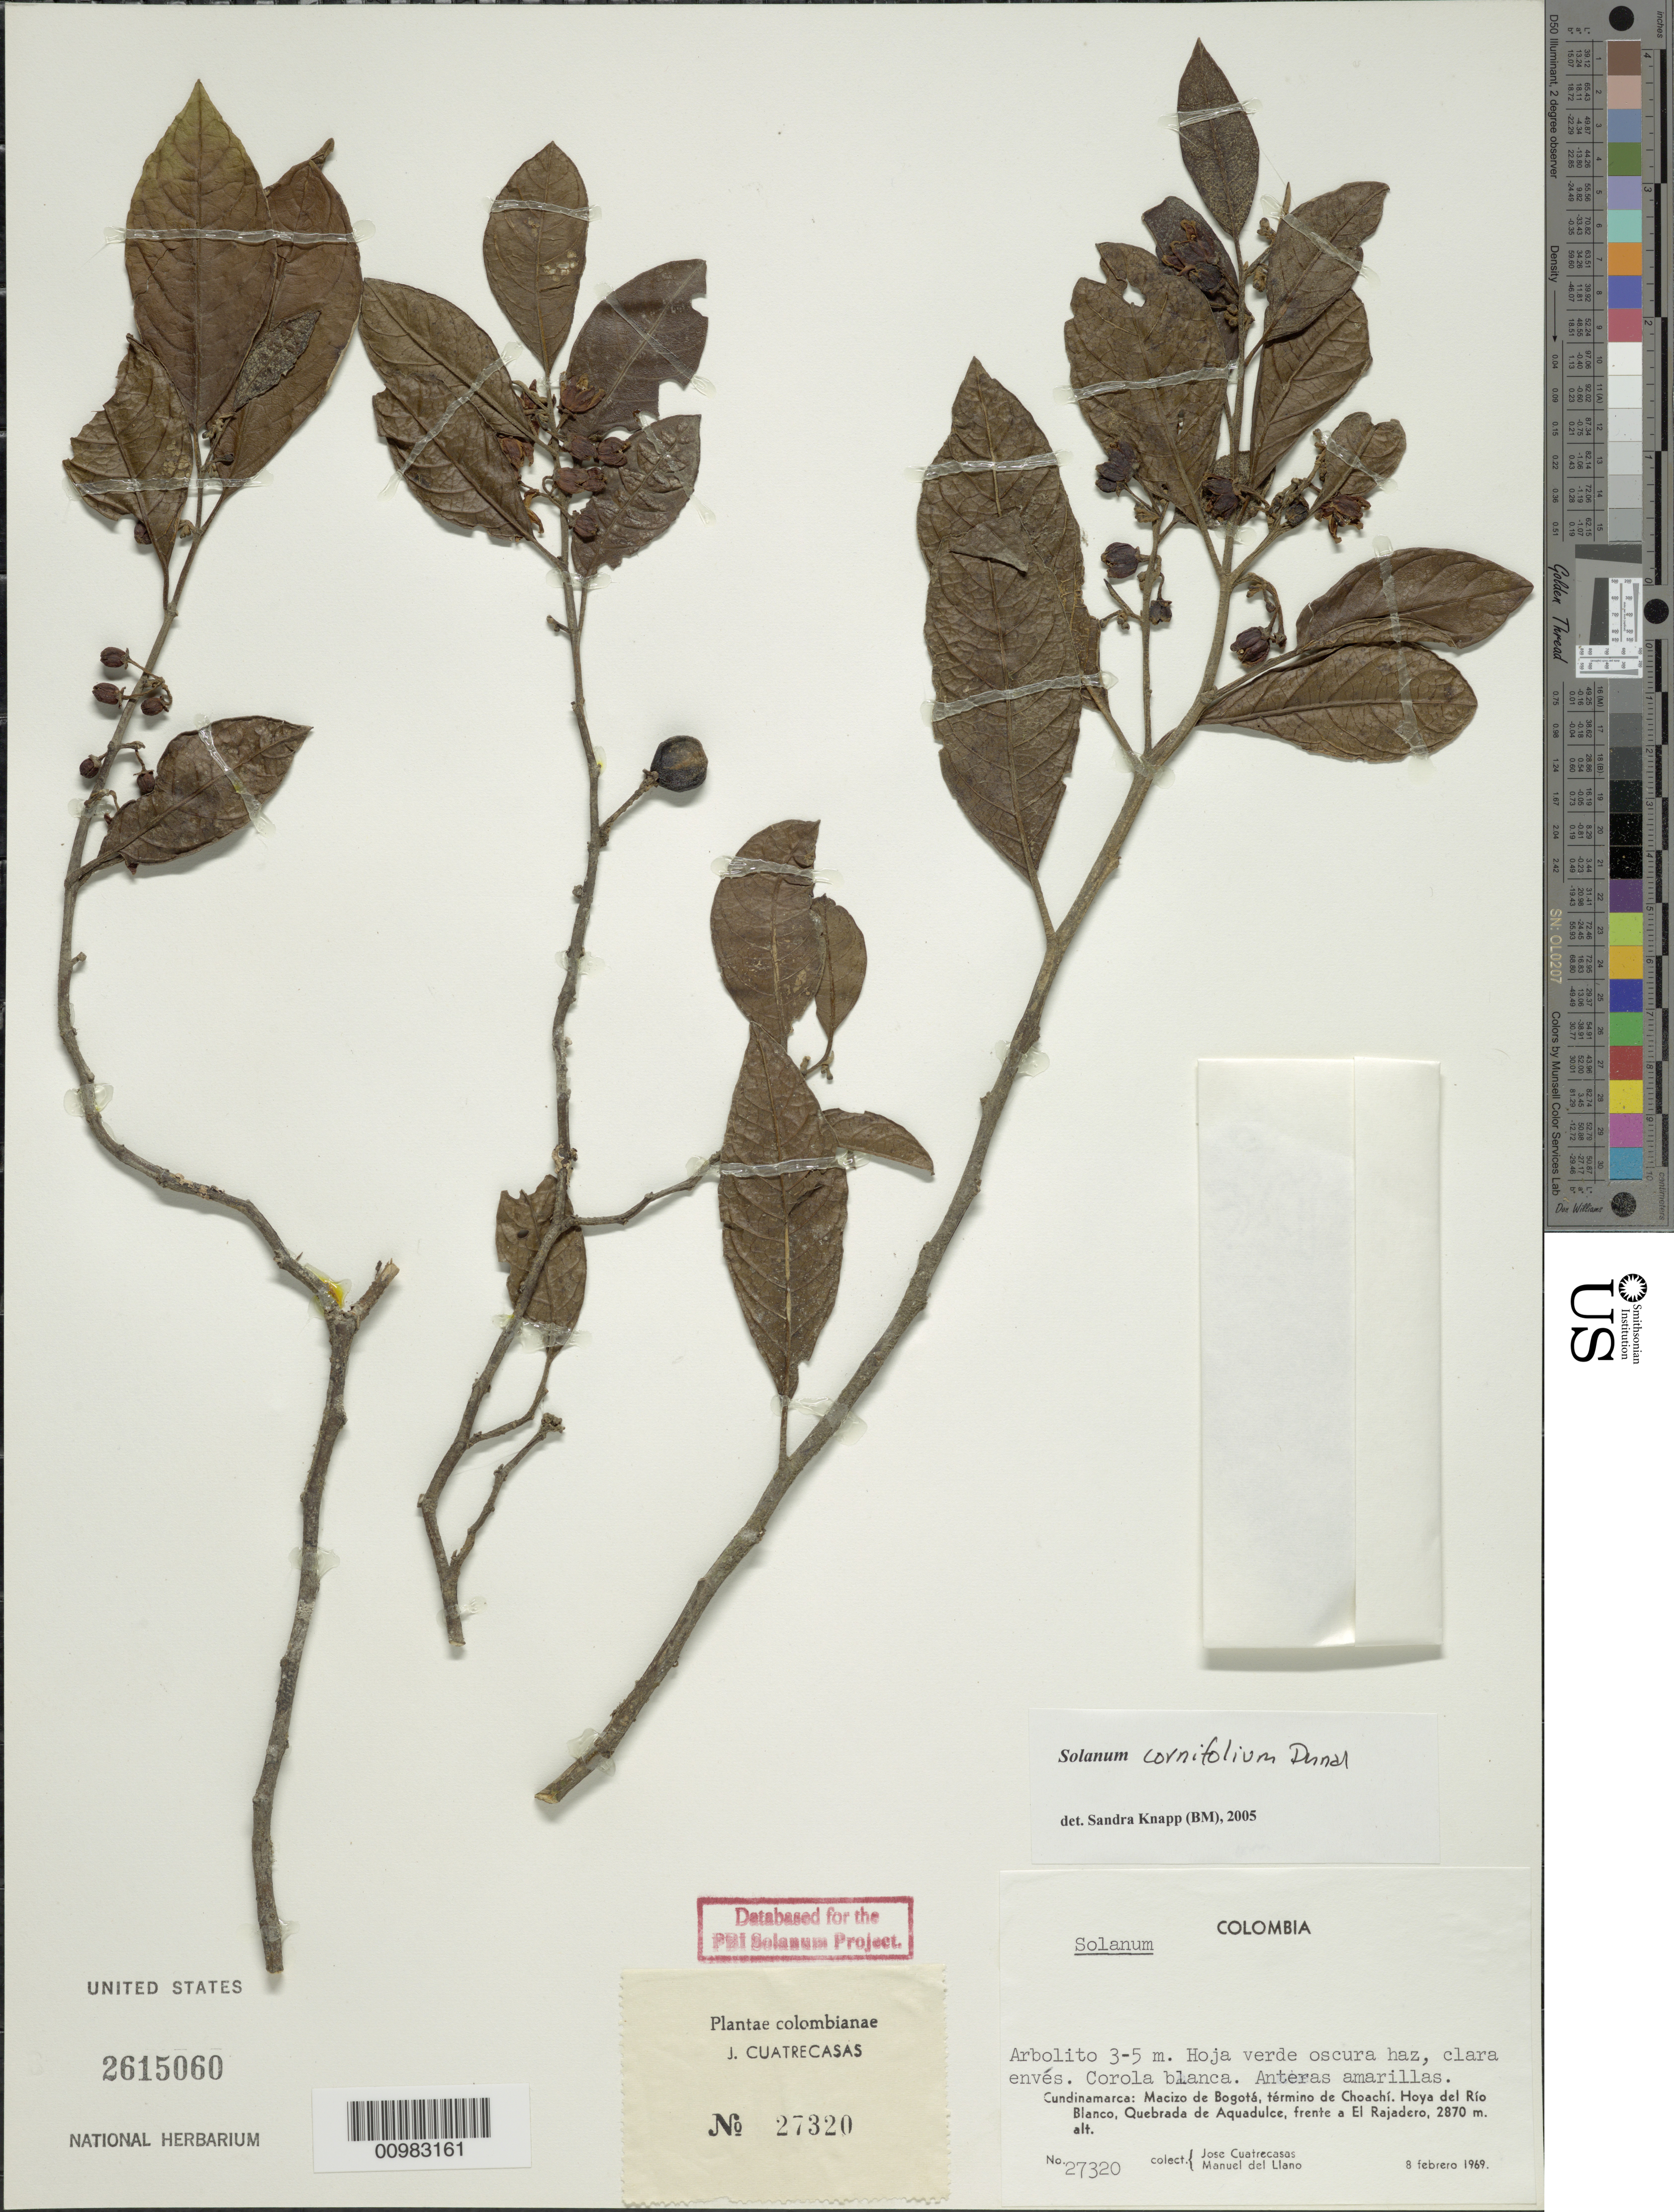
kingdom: Plantae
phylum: Tracheophyta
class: Magnoliopsida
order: Solanales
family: Solanaceae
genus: Solanum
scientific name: Solanum cornifolium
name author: Dunal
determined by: Knapp, S. D.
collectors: J. Cuatrecasas & M. d. Llano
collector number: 27320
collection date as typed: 8 Feb 1969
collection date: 1969-02-08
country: Colombia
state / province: Cundinamarca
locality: Macizo de Bogotá, termino de Choachí, hoya del Río Blanco, Quebrada de Aguadulce, frente a El Rajadero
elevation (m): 2870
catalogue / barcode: US 2615060